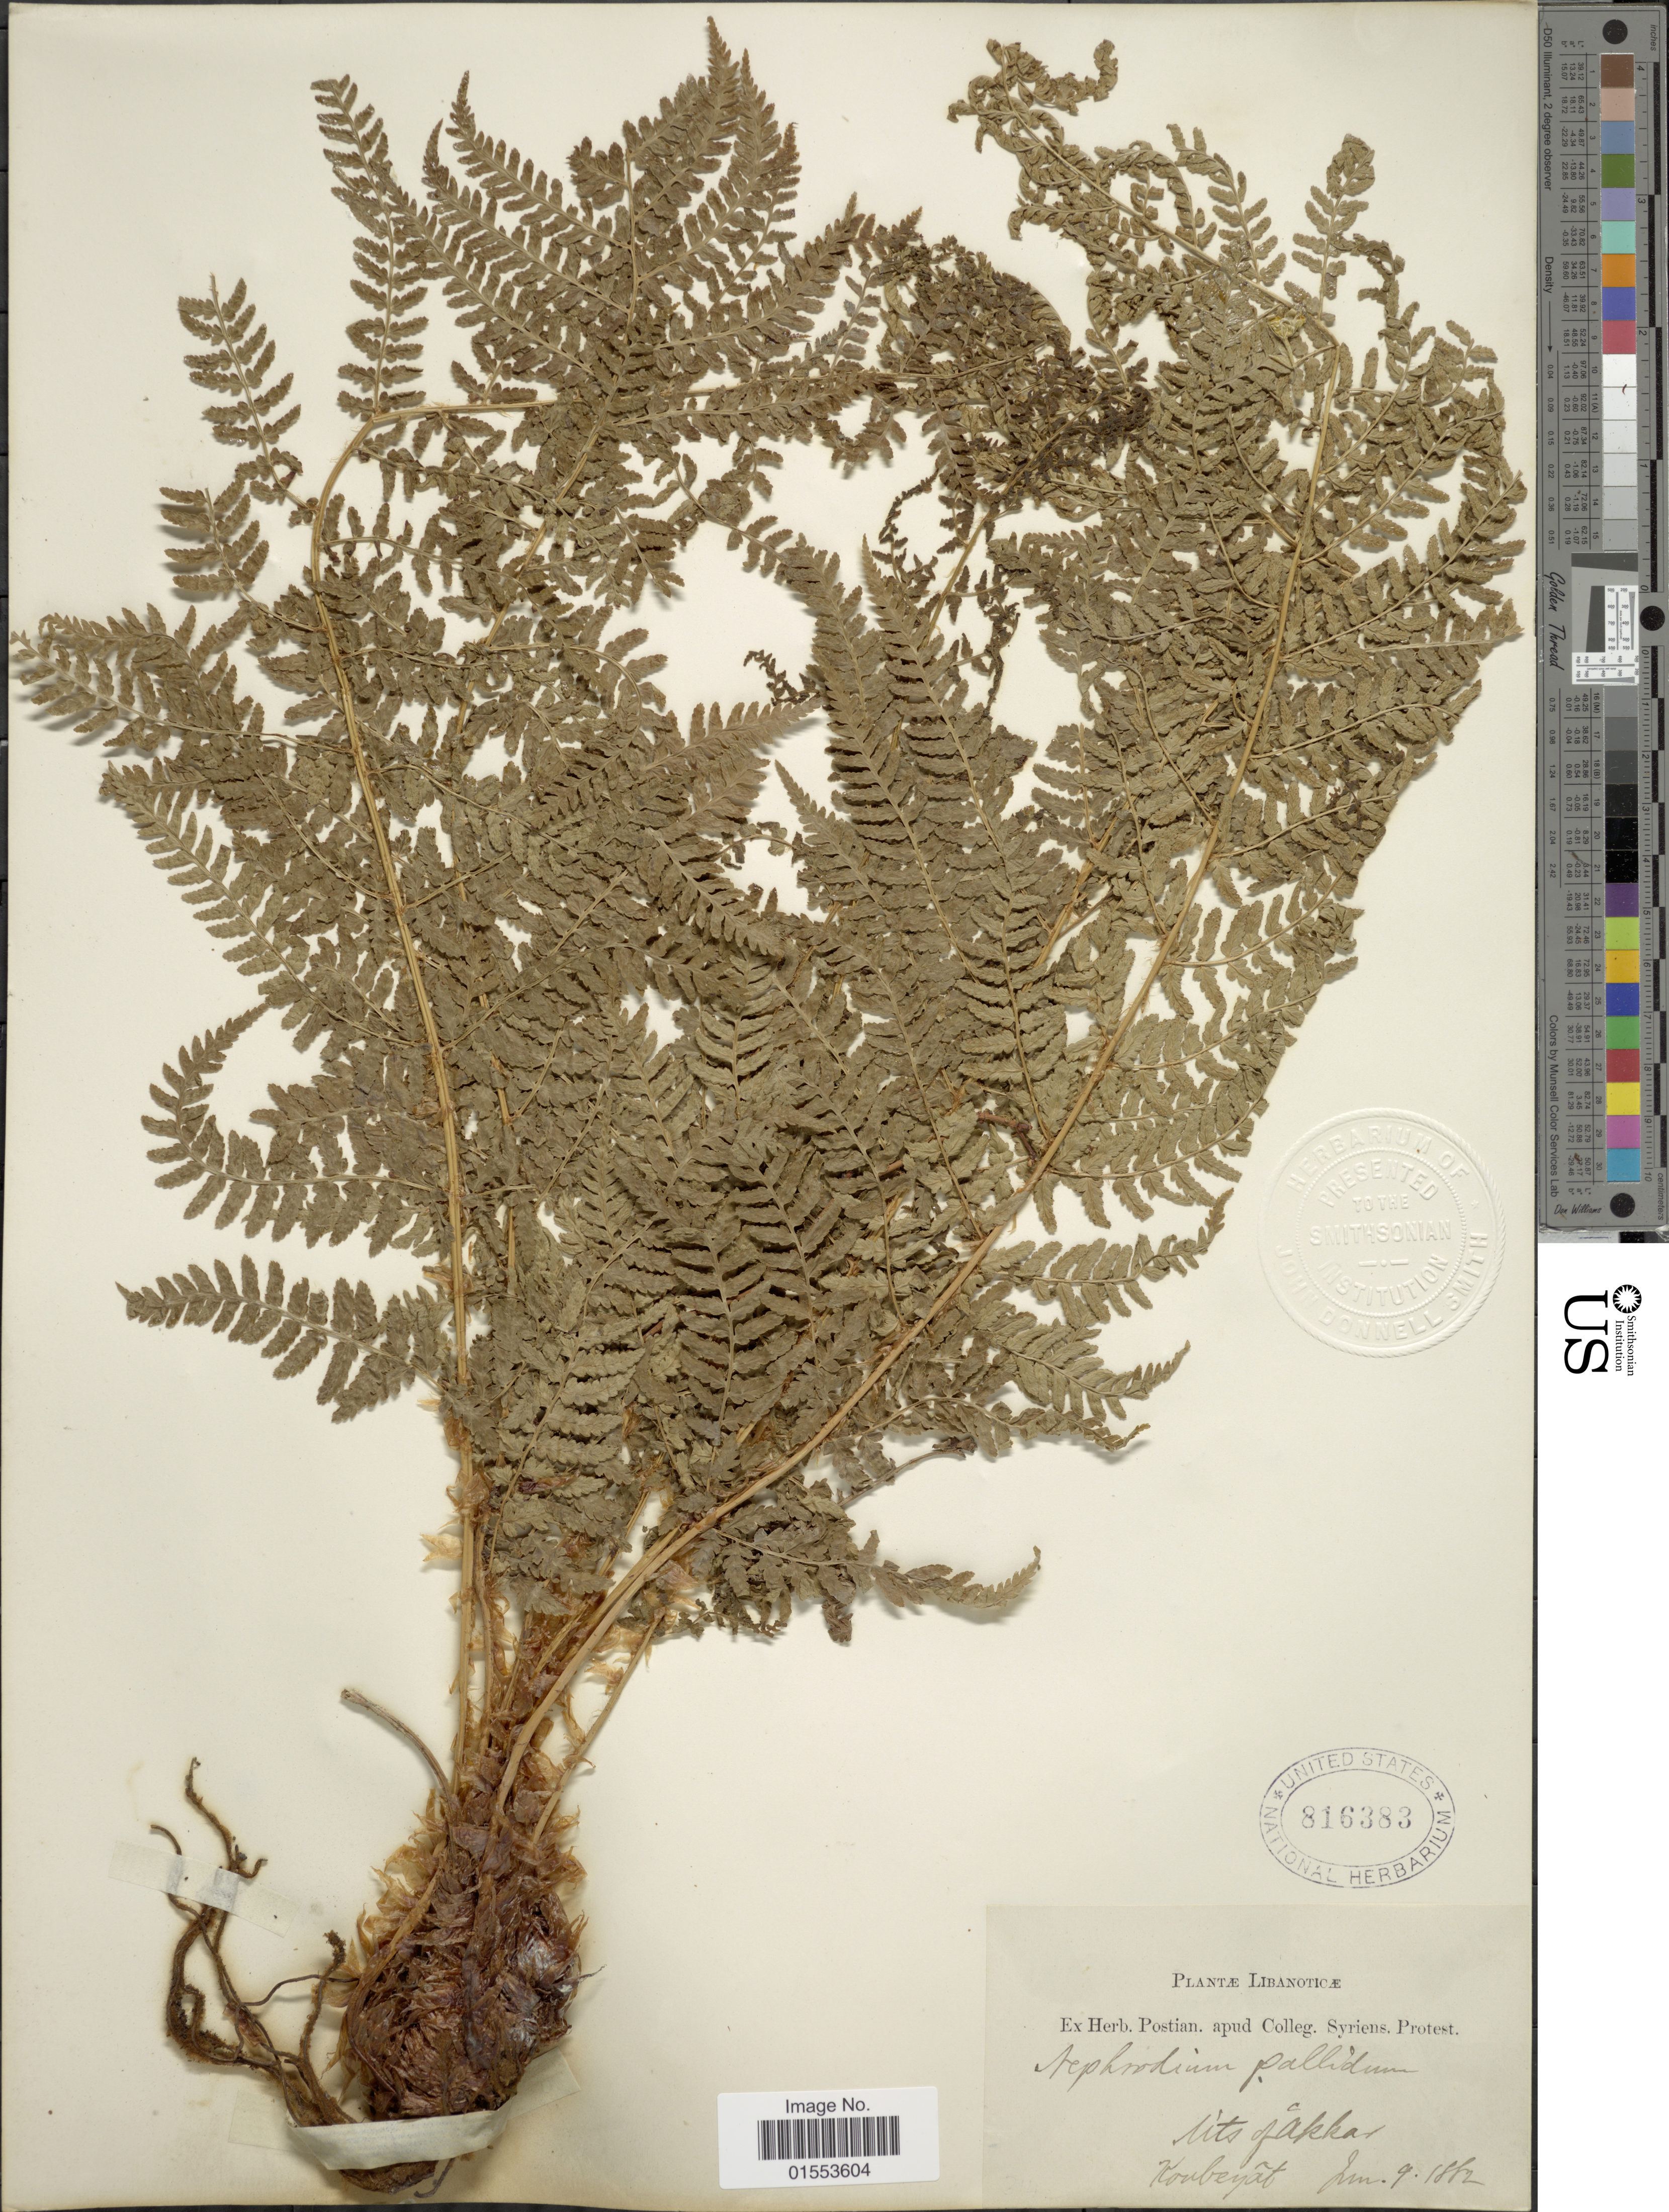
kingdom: Plantae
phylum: Tracheophyta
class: Polypodiopsida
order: Polypodiales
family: Dryopteridaceae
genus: Dryopteris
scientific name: Dryopteris rigida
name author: Underw.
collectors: Koubeyat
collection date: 1882-06-09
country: Lebanon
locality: Libanoticae, Mts Jakka. [interpreted]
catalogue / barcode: US 816383